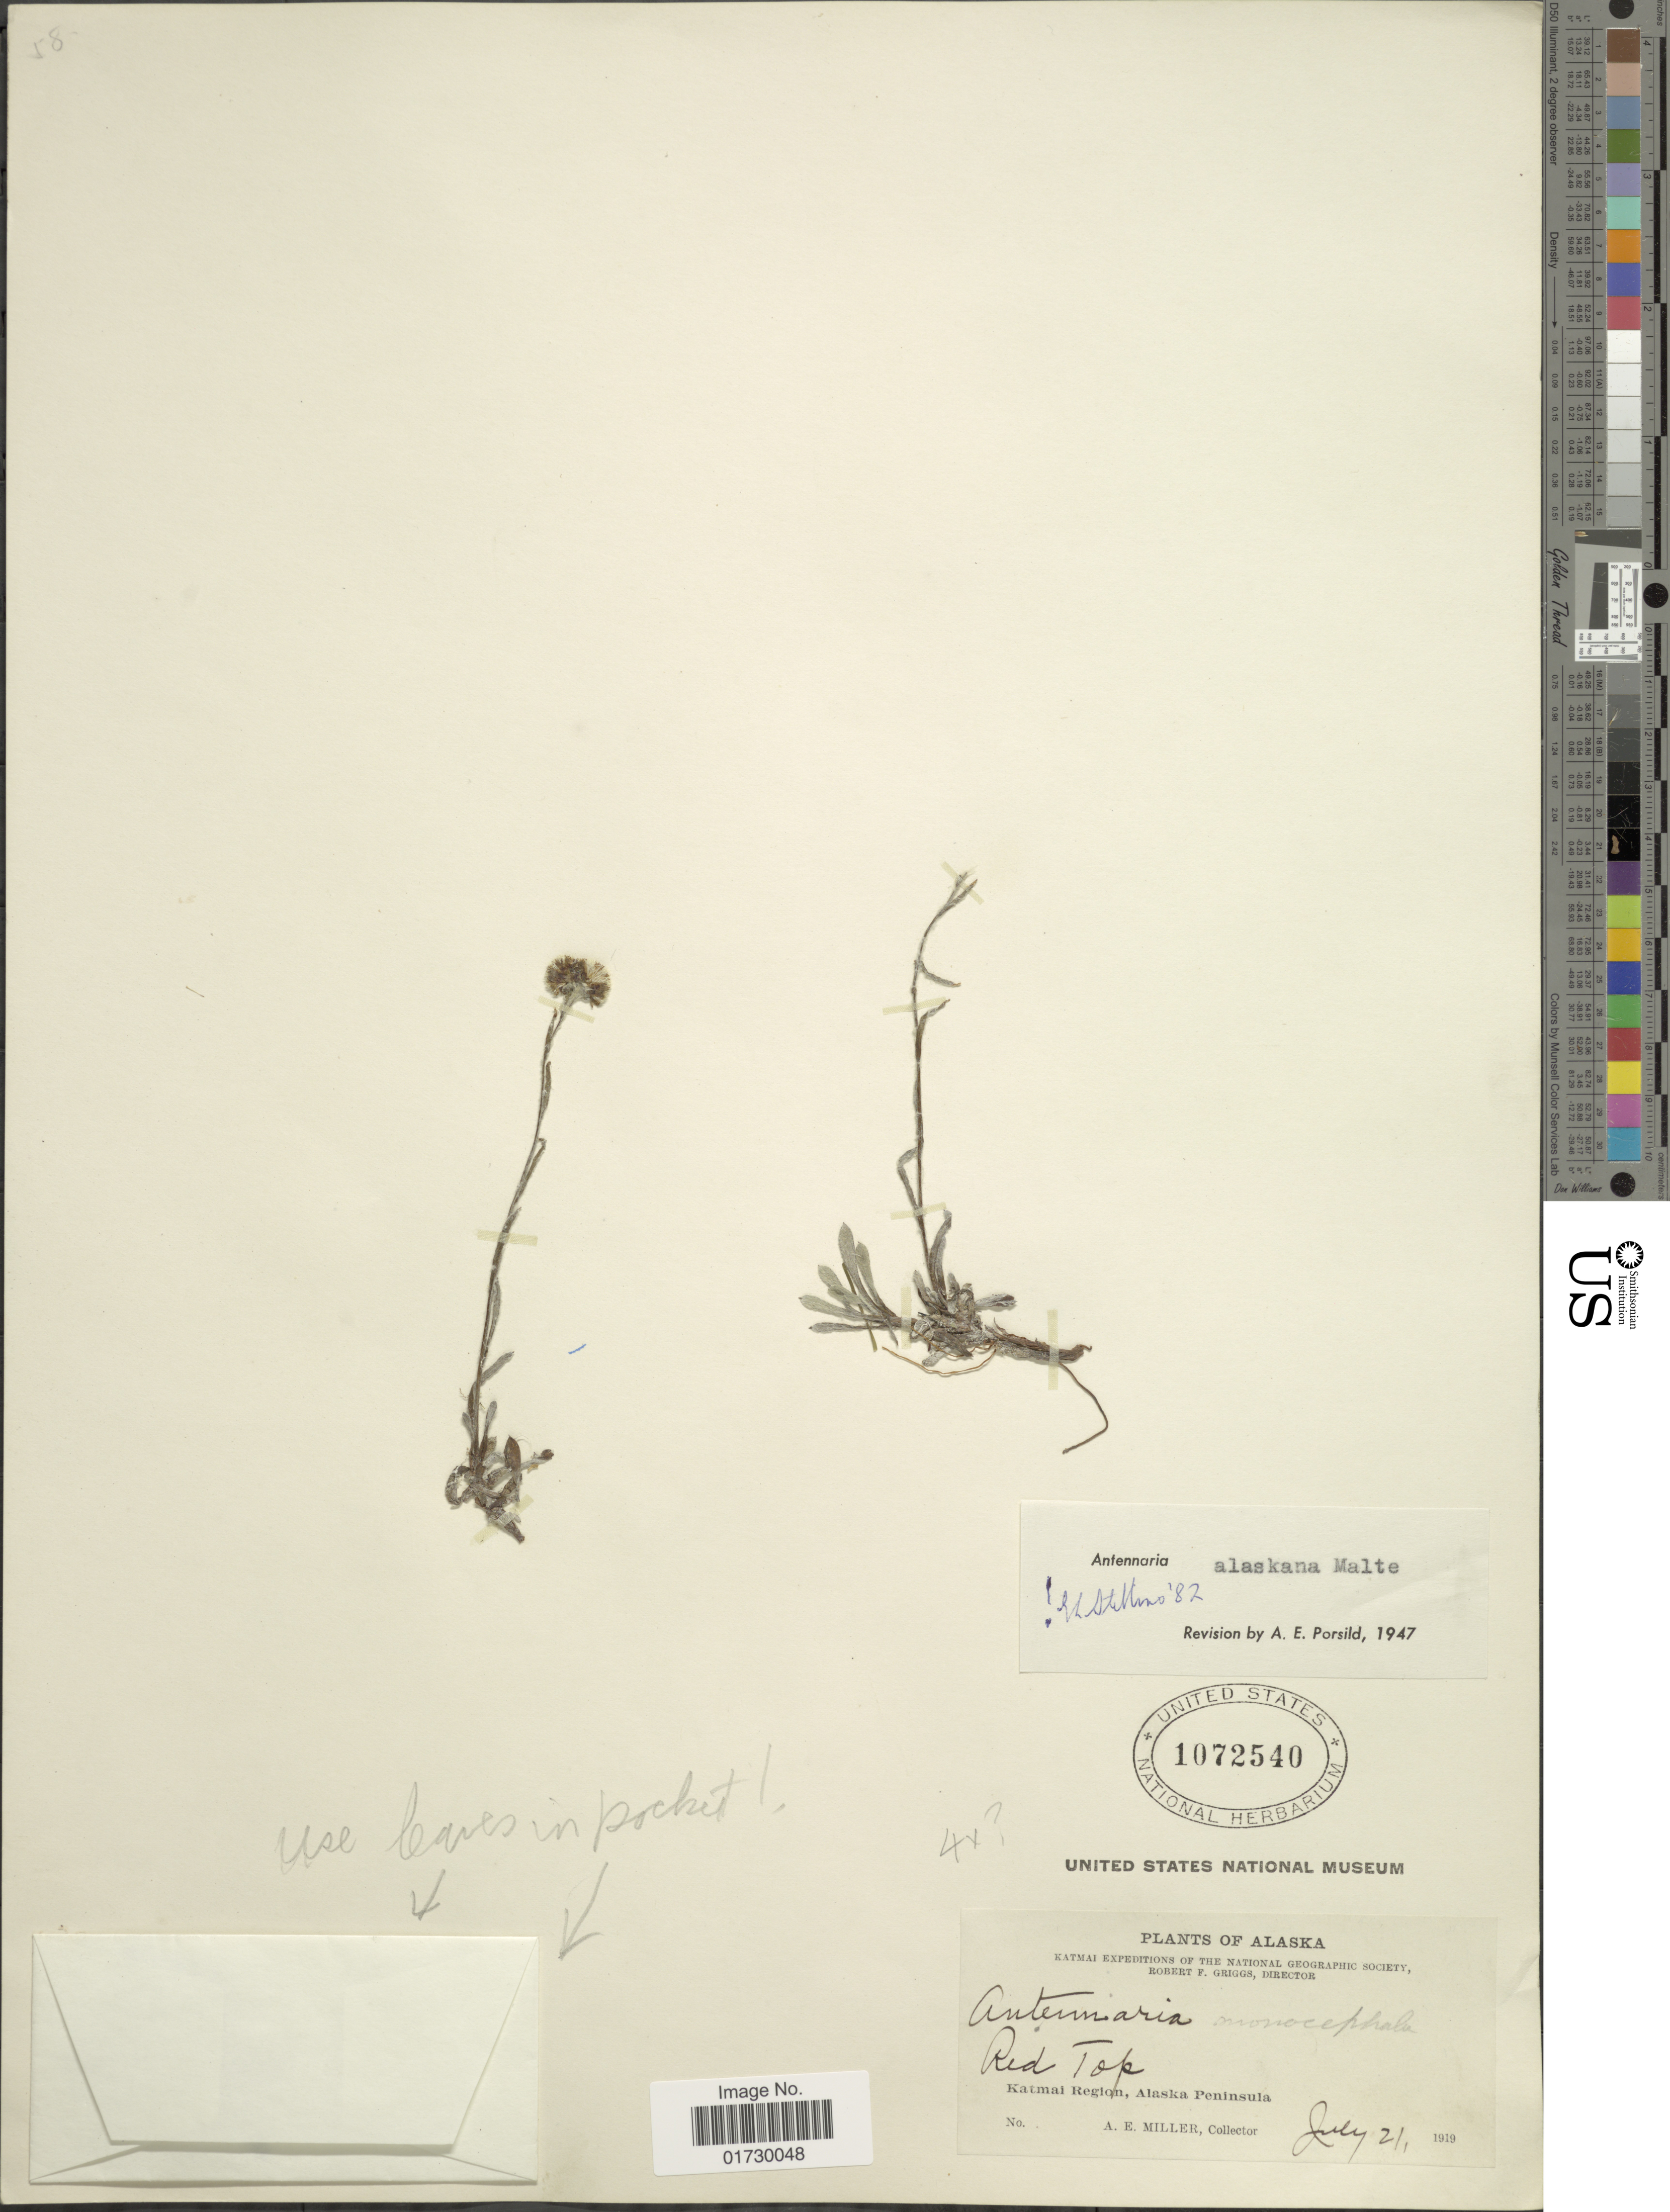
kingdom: Plantae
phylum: Tracheophyta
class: Magnoliopsida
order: Asterales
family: Asteraceae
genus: Antennaria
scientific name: Antennaria alaskana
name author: Malte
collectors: A. E. Miller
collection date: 1919-07-21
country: United States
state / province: Alaska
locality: Red Top, Katmai Region, Alaska Peninsula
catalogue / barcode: US 1072540